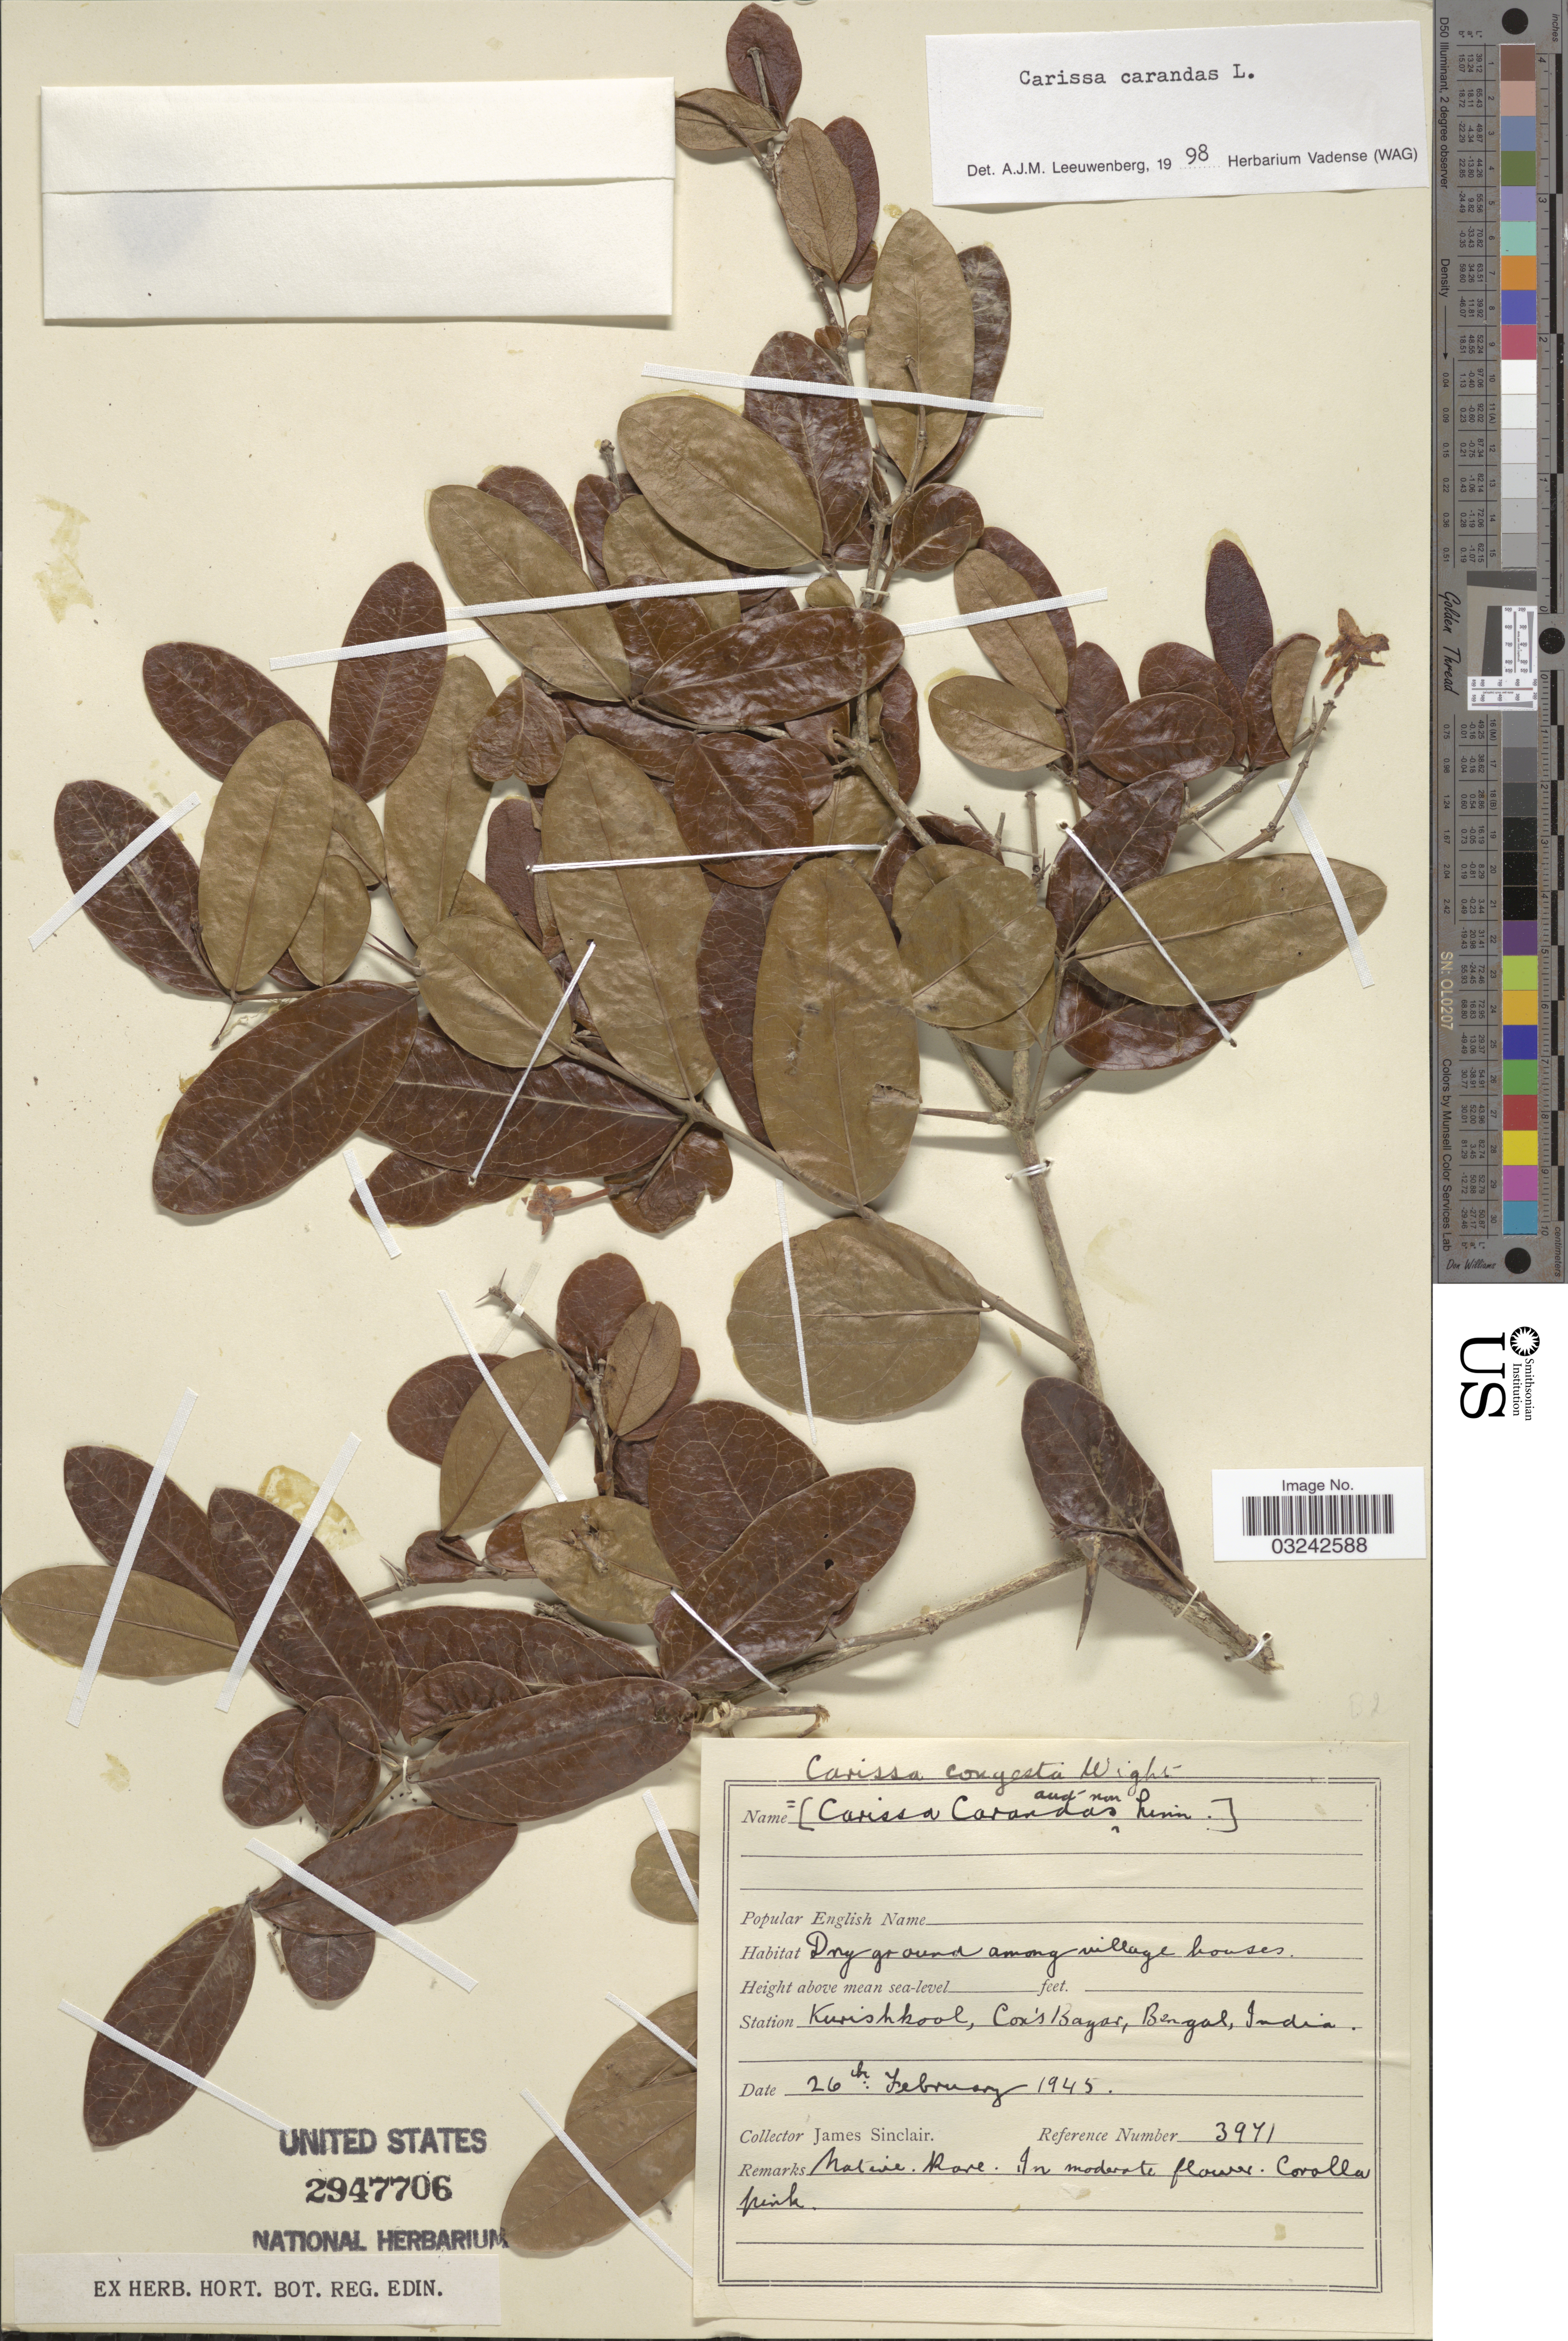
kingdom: Plantae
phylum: Tracheophyta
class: Magnoliopsida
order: Gentianales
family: Apocynaceae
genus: Carissa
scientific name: Carissa carandas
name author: L.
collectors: J. Sinclair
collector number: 3971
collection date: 1945-02-26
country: Bangladesh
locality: Kurishkool, Cox's Bazar, Bengal.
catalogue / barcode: US 2947706